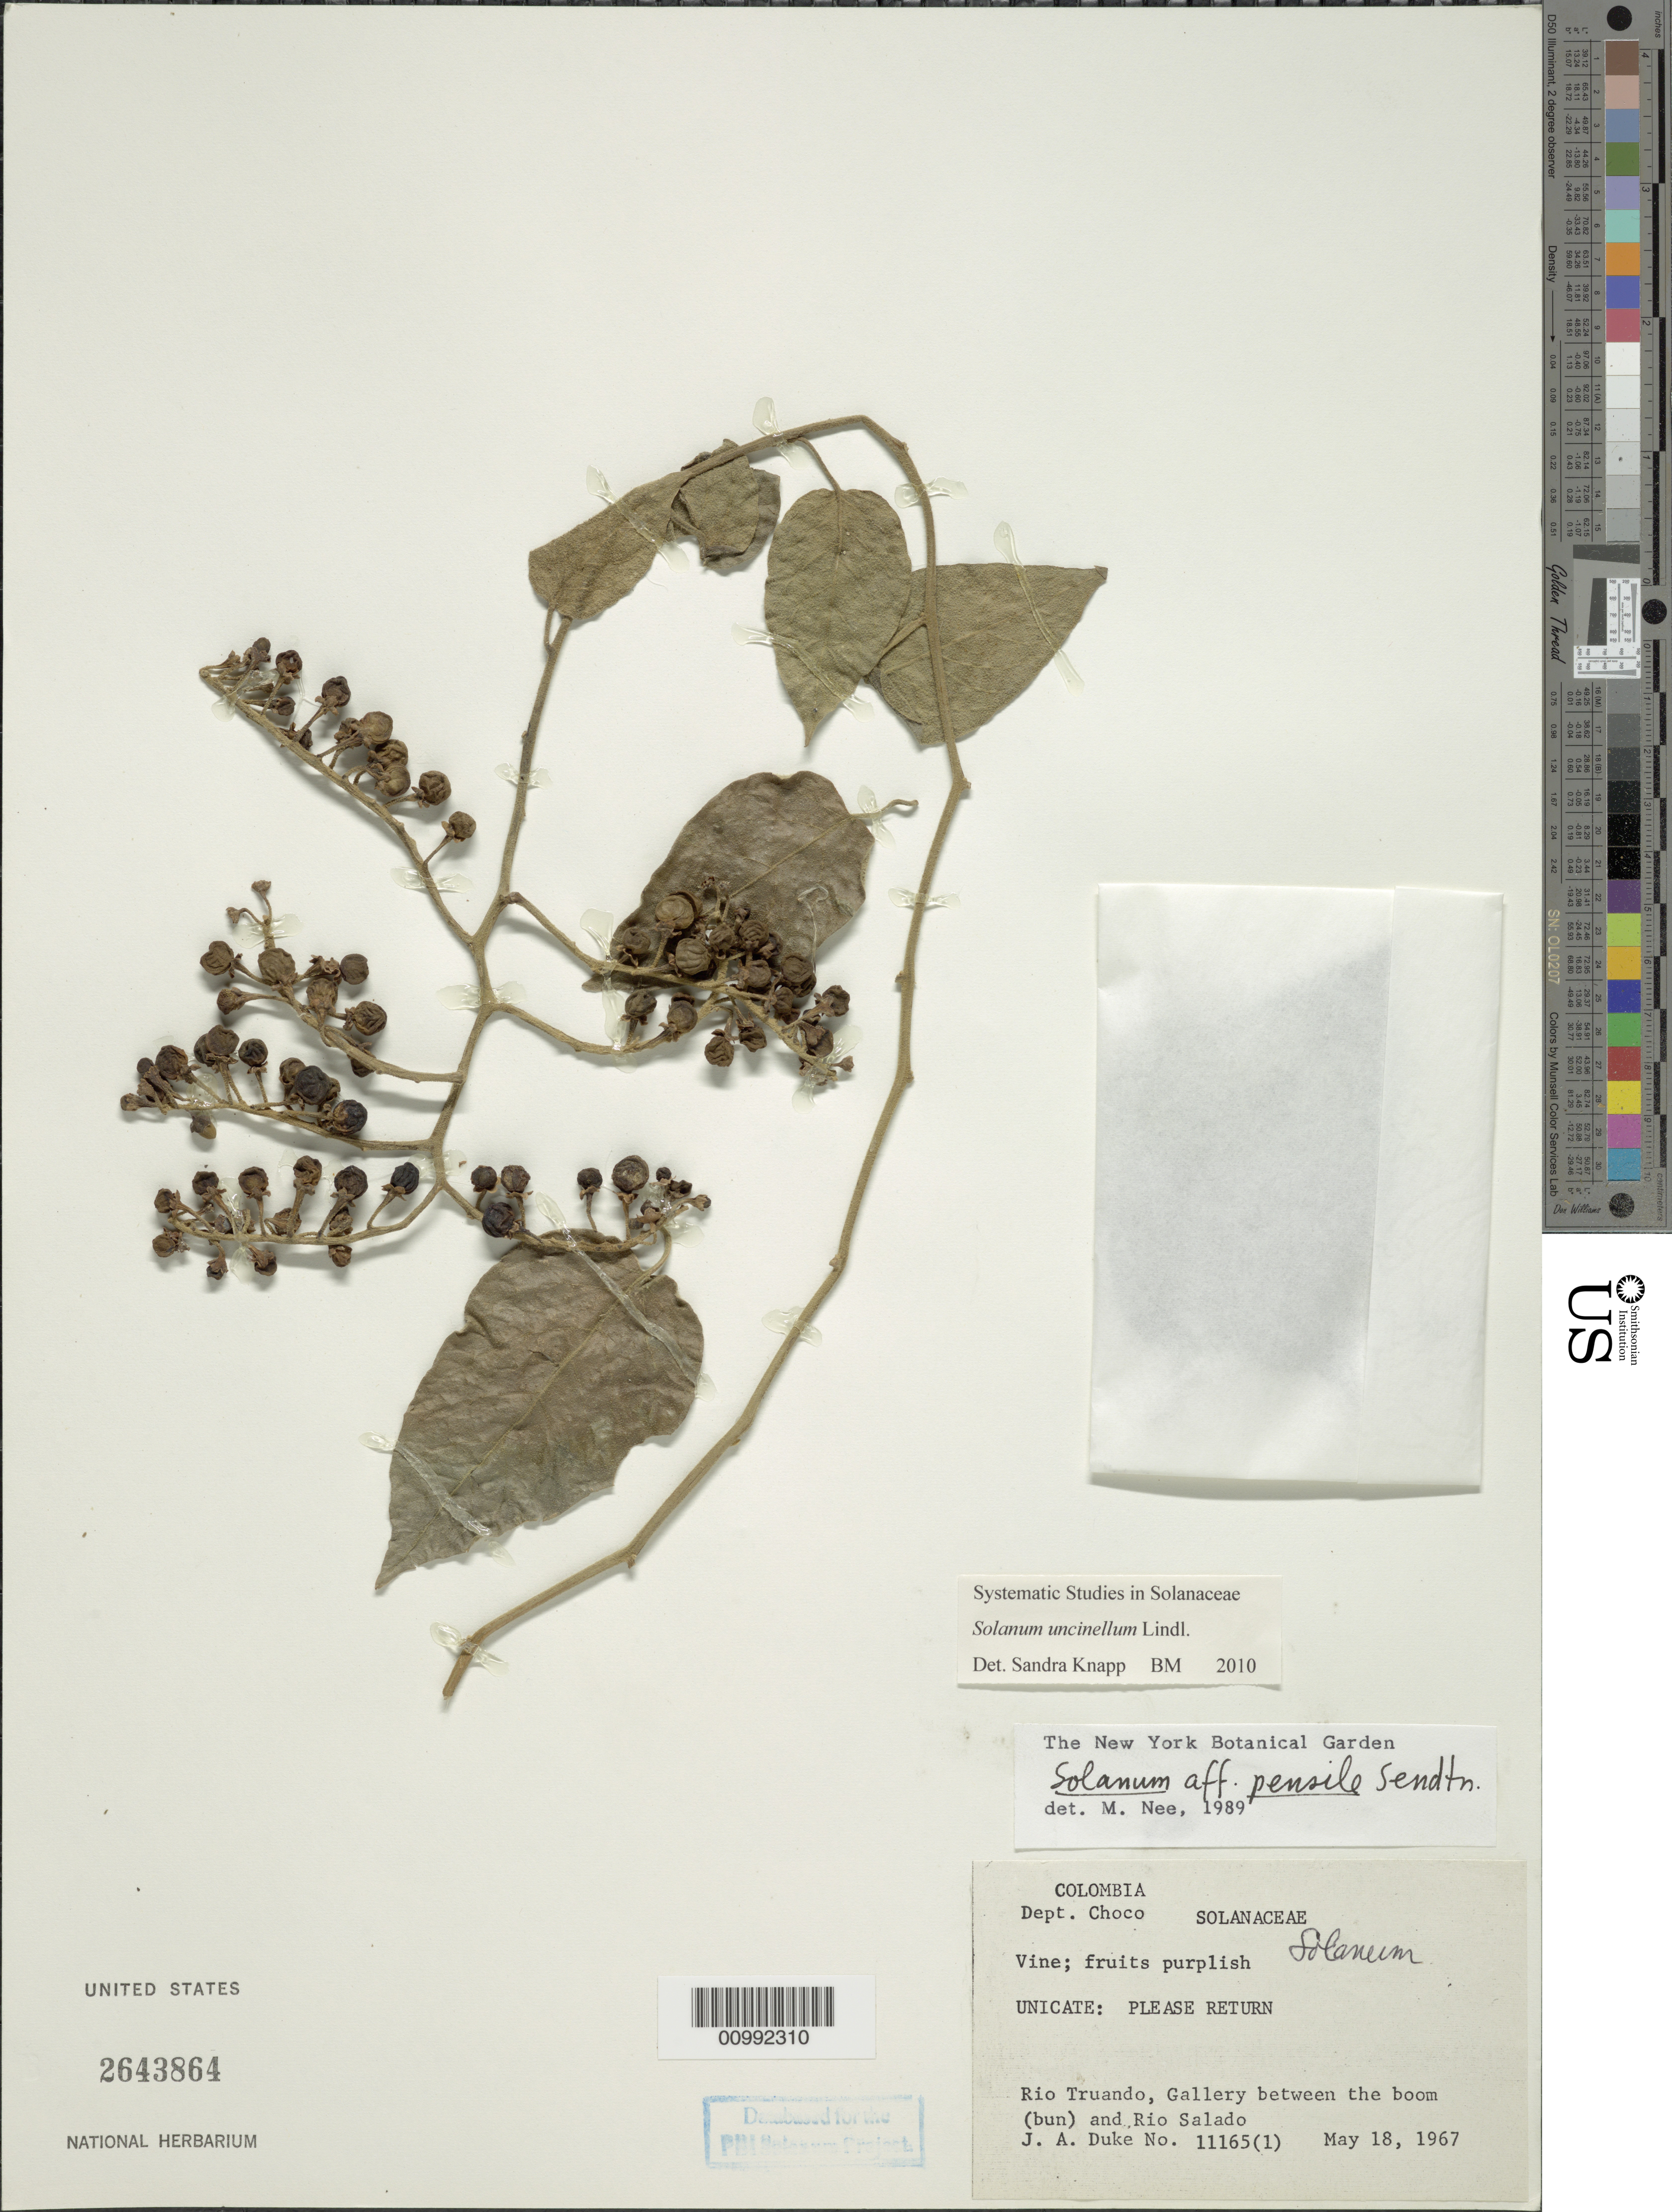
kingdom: Plantae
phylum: Tracheophyta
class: Magnoliopsida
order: Solanales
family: Solanaceae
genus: Solanum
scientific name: Solanum uncinellum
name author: Lindl.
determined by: Knapp, S. D.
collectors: J. A. Duke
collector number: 11165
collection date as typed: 18 May 1967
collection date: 1967-05-18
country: Colombia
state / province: Chocó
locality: gallery between the boom (bun) and Río Salado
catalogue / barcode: US 2643864